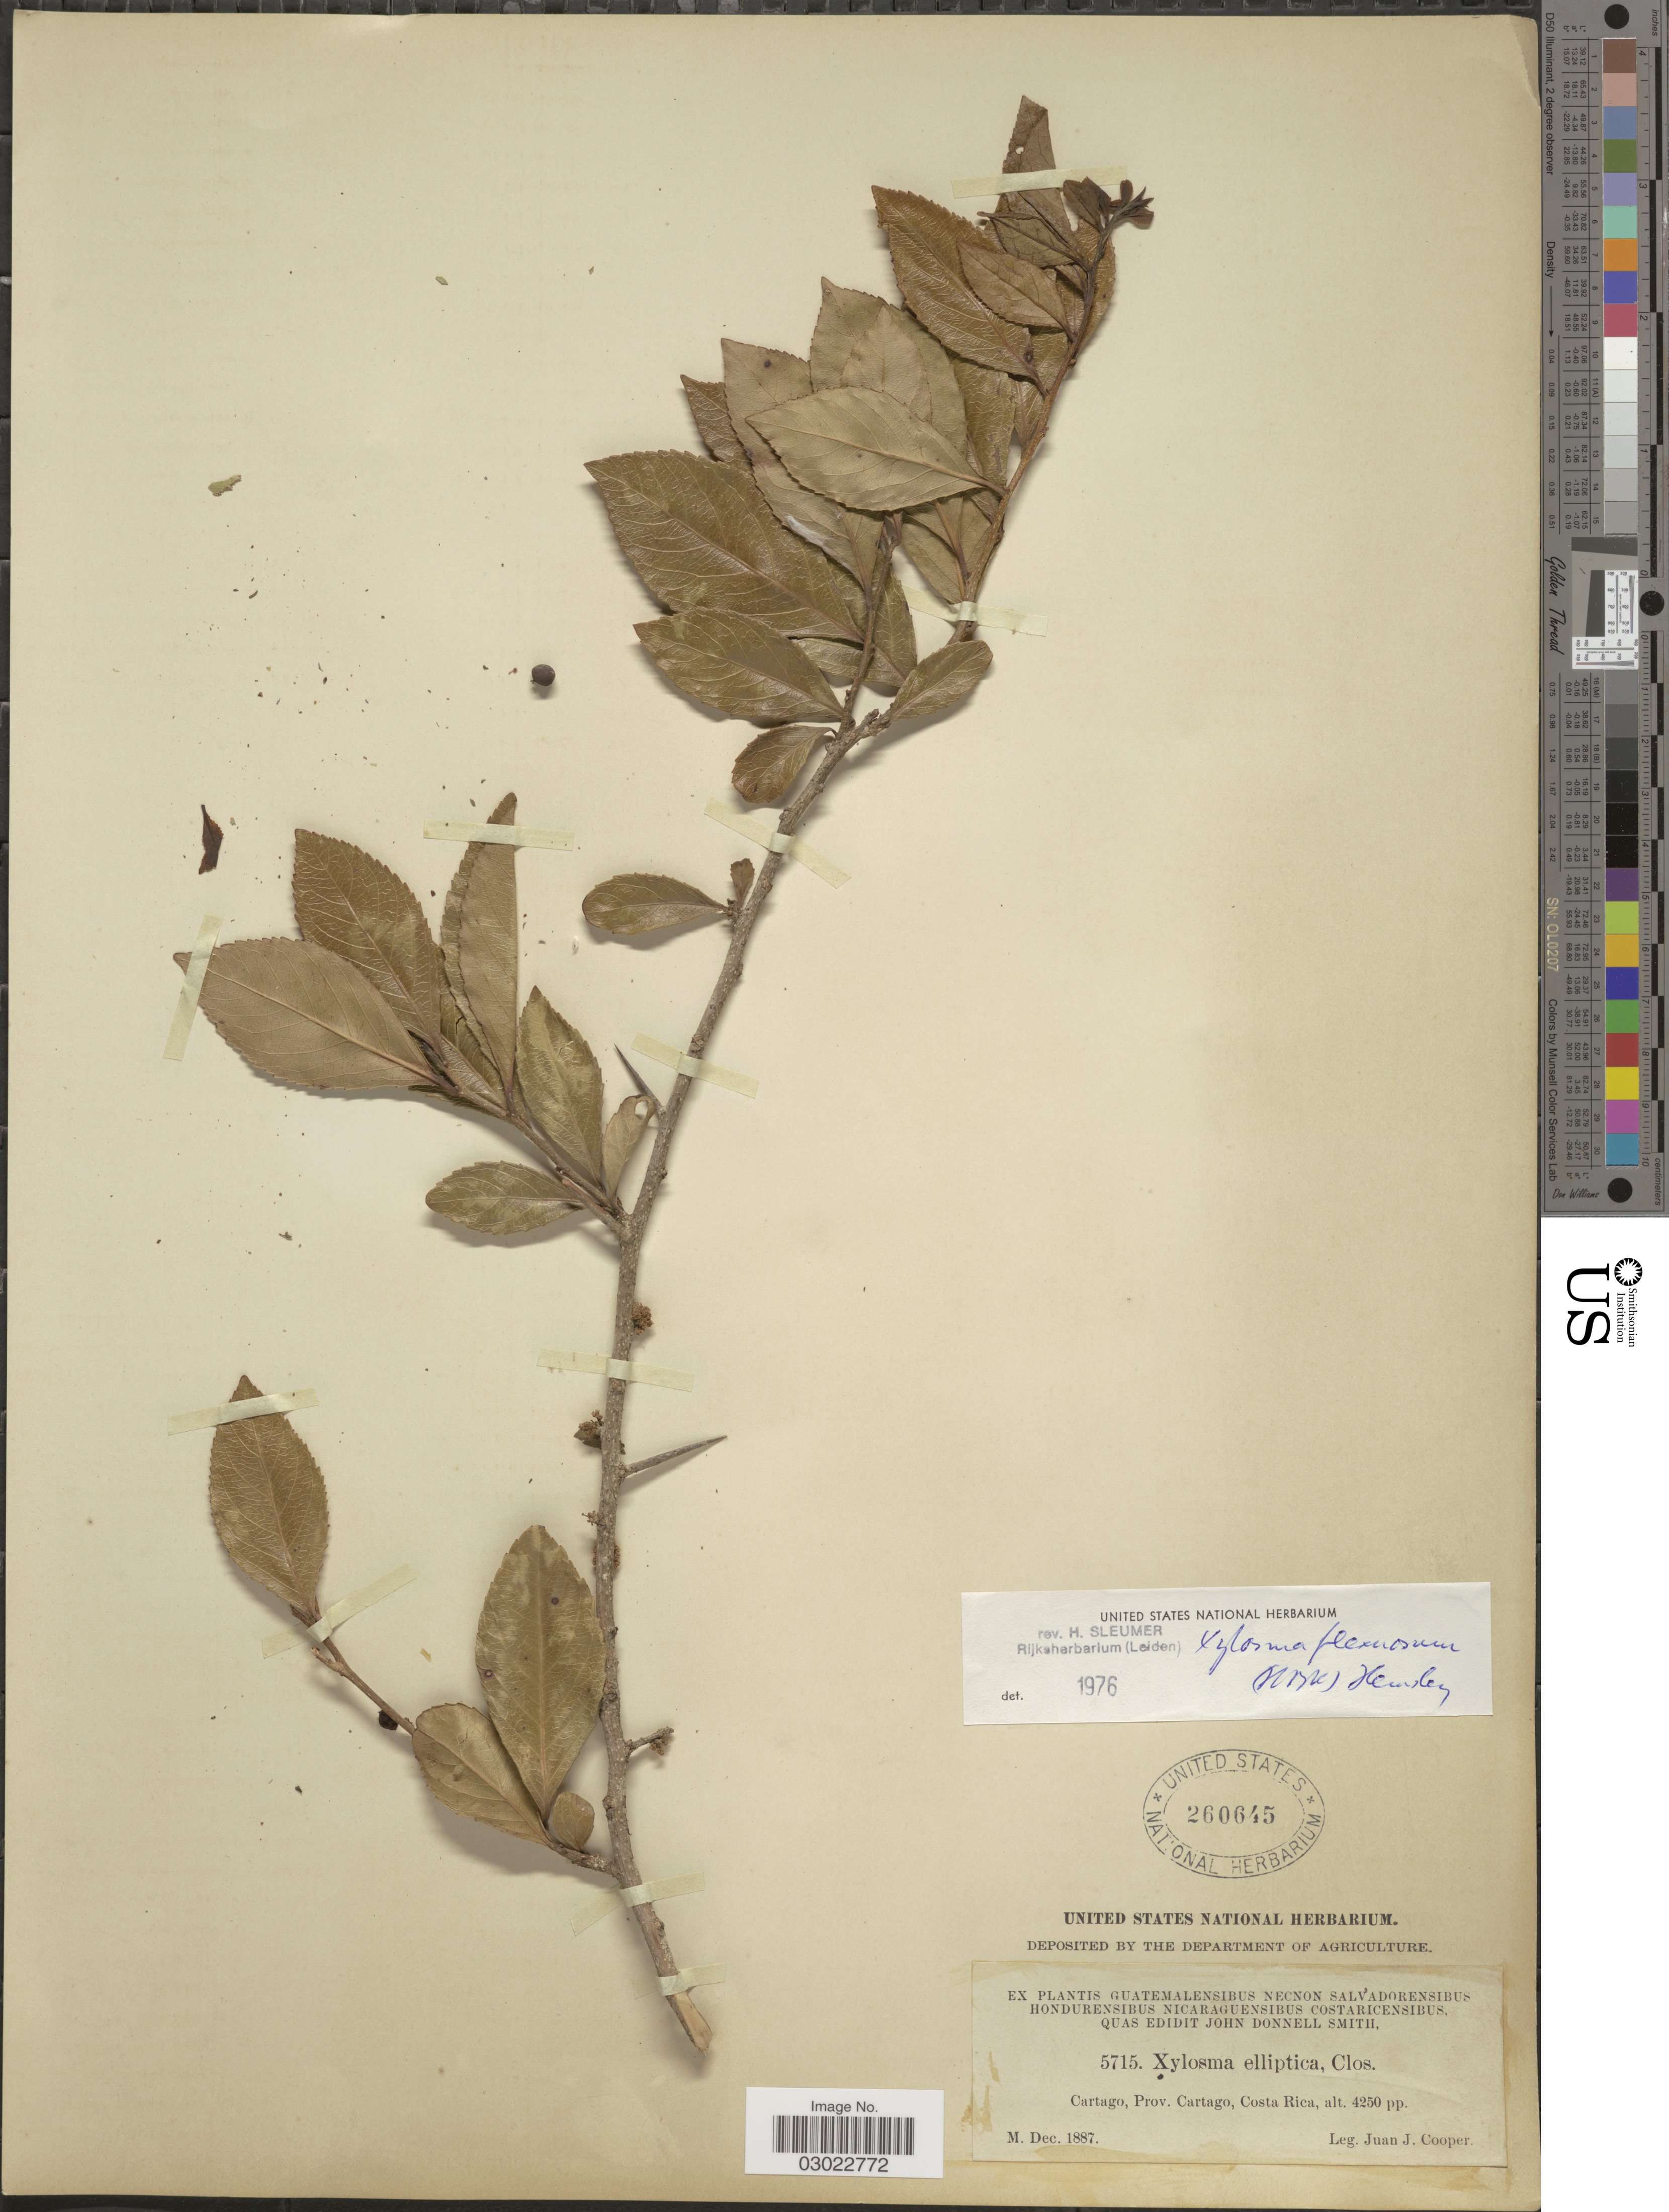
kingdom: Plantae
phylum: Tracheophyta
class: Magnoliopsida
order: Malpighiales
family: Salicaceae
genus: Xylosma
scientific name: Xylosma flexuosa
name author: (Kunth) Hemsl.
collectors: J. J. Cooper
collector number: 5715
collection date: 1887-12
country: Costa Rica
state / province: Cartago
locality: Cartago.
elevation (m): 1295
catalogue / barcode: US 260645